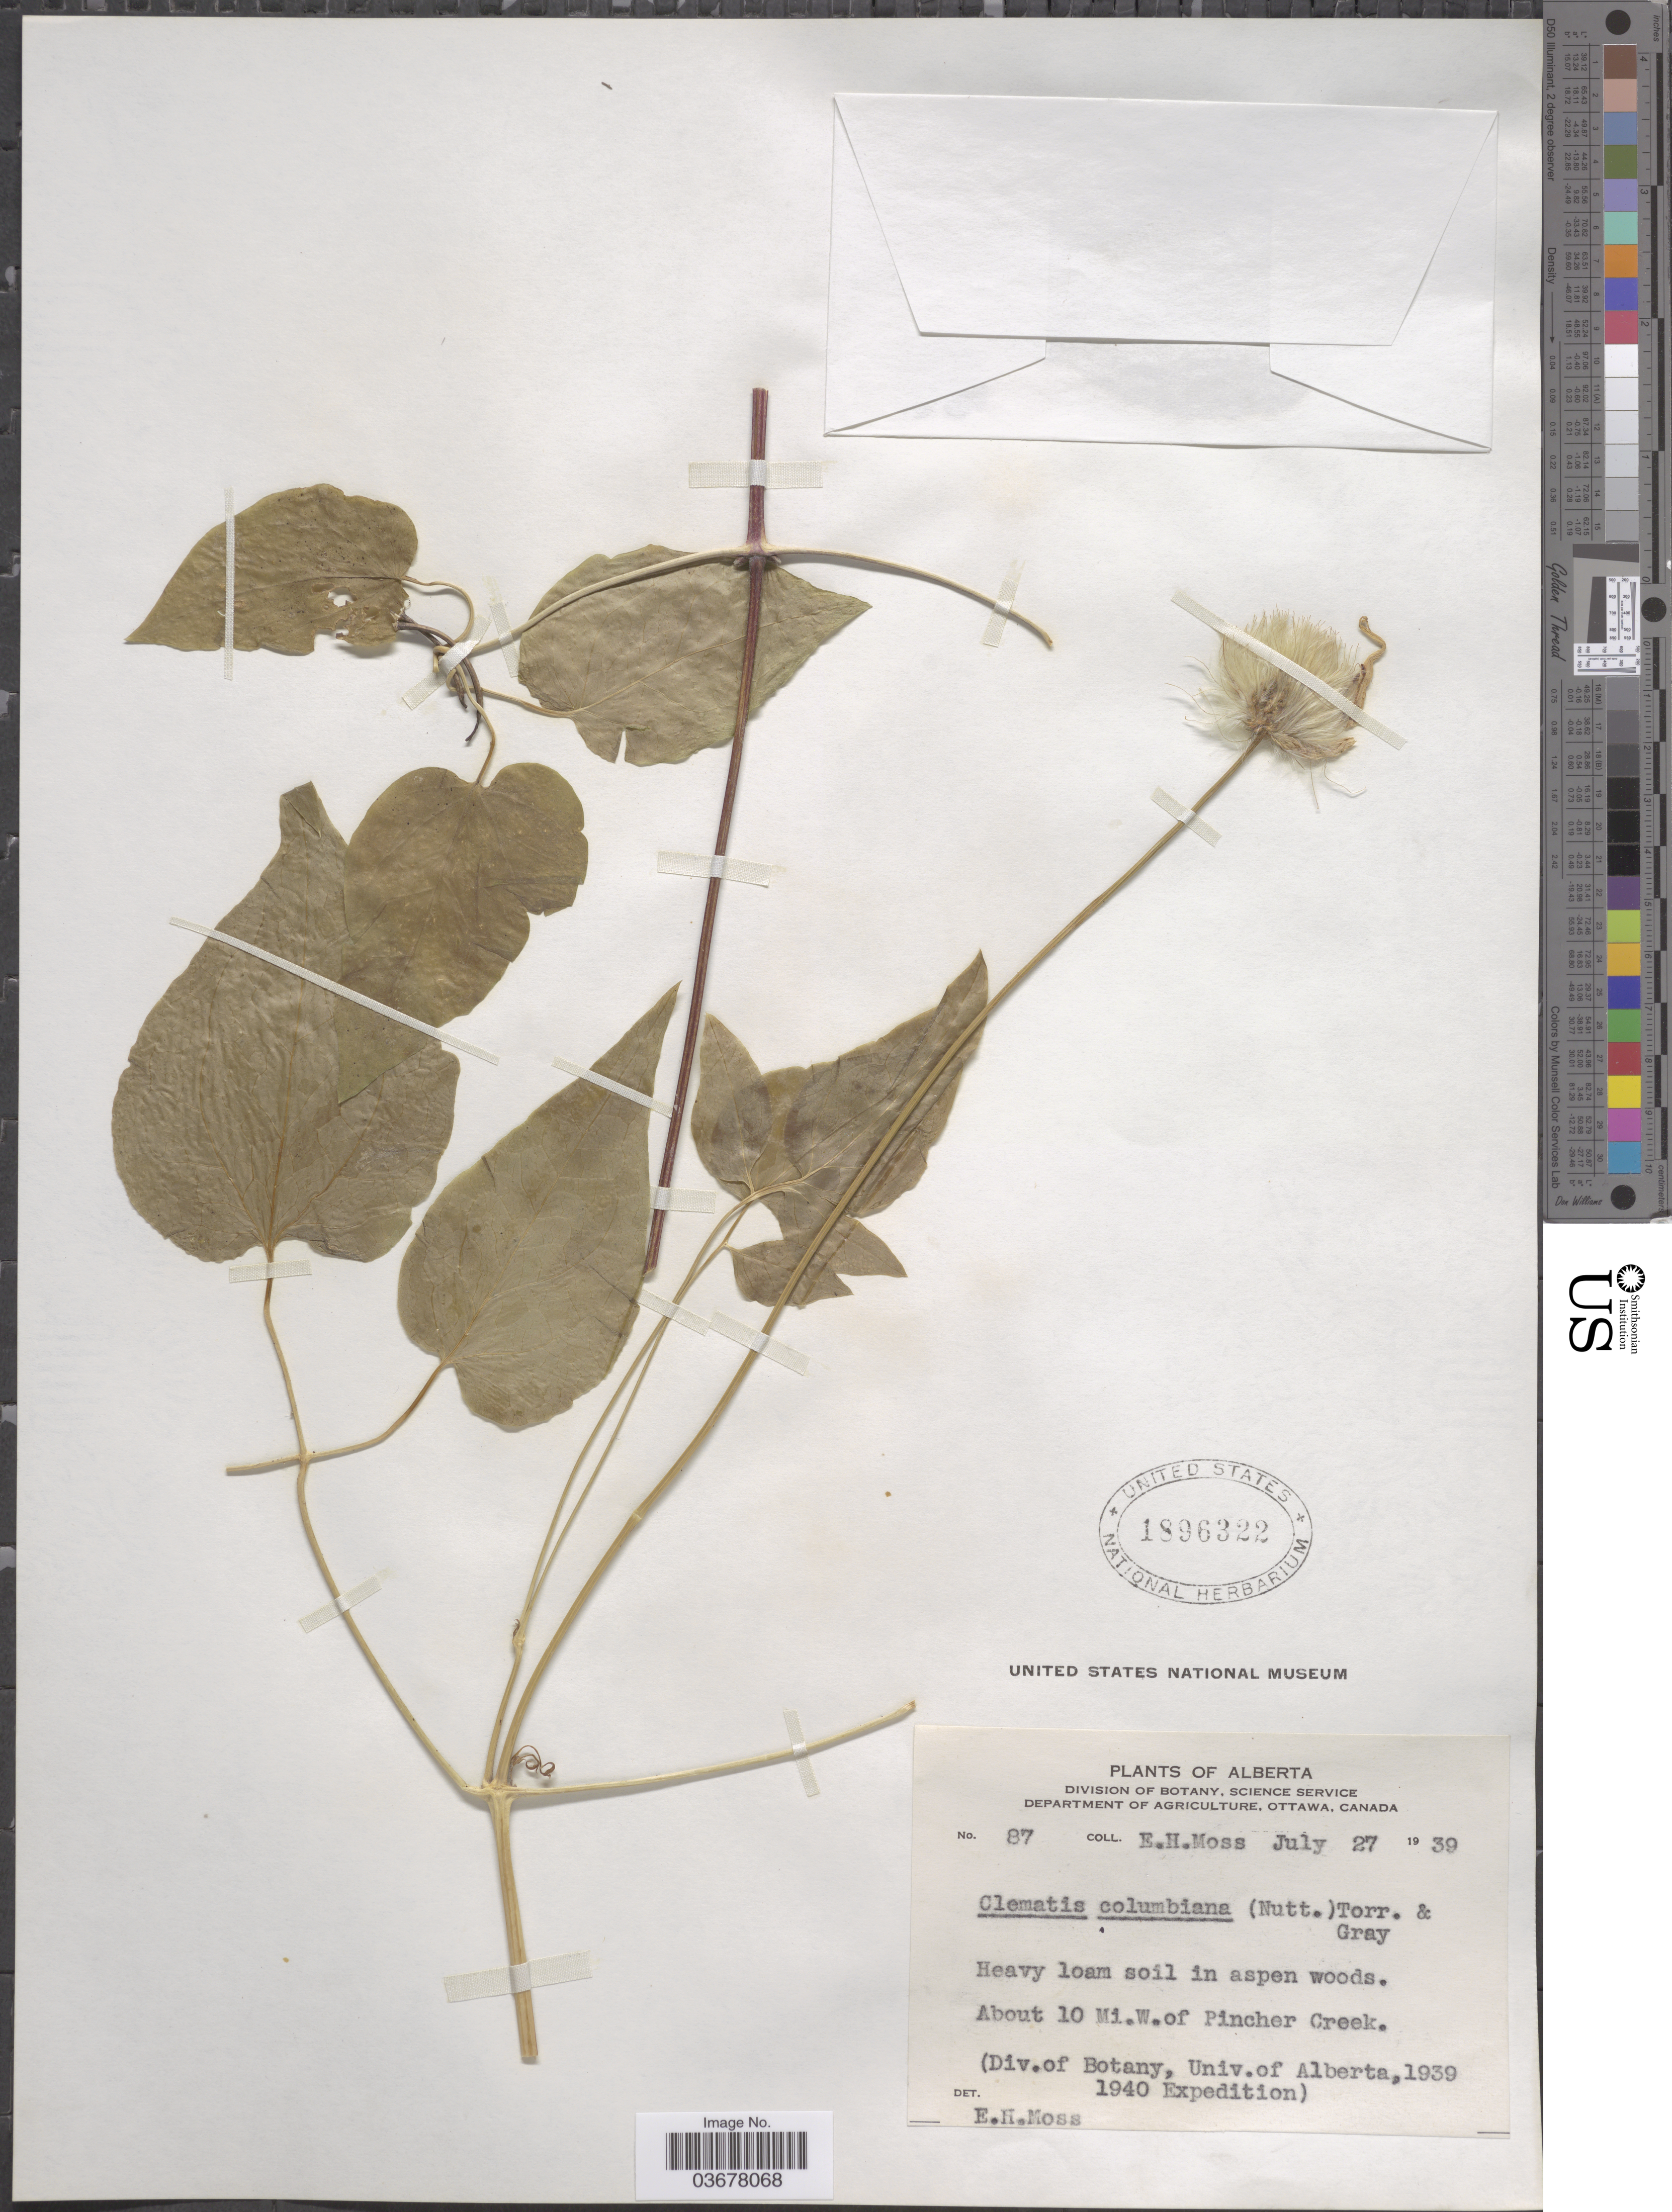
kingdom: Plantae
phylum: Tracheophyta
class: Magnoliopsida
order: Ranunculales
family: Ranunculaceae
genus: Clematis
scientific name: Clematis occidentalis var. grosseserrata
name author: (Rydb.) J.S. Pringle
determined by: Strong, M. T., (US), Smithsonian Institution - National Museum of Natural History (UNITED STATES)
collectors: E. Moss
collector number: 87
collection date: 1939-07-27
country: Canada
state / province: Alberta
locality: About 10 Mi.W.of Pincher Creek.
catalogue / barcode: US 1896322